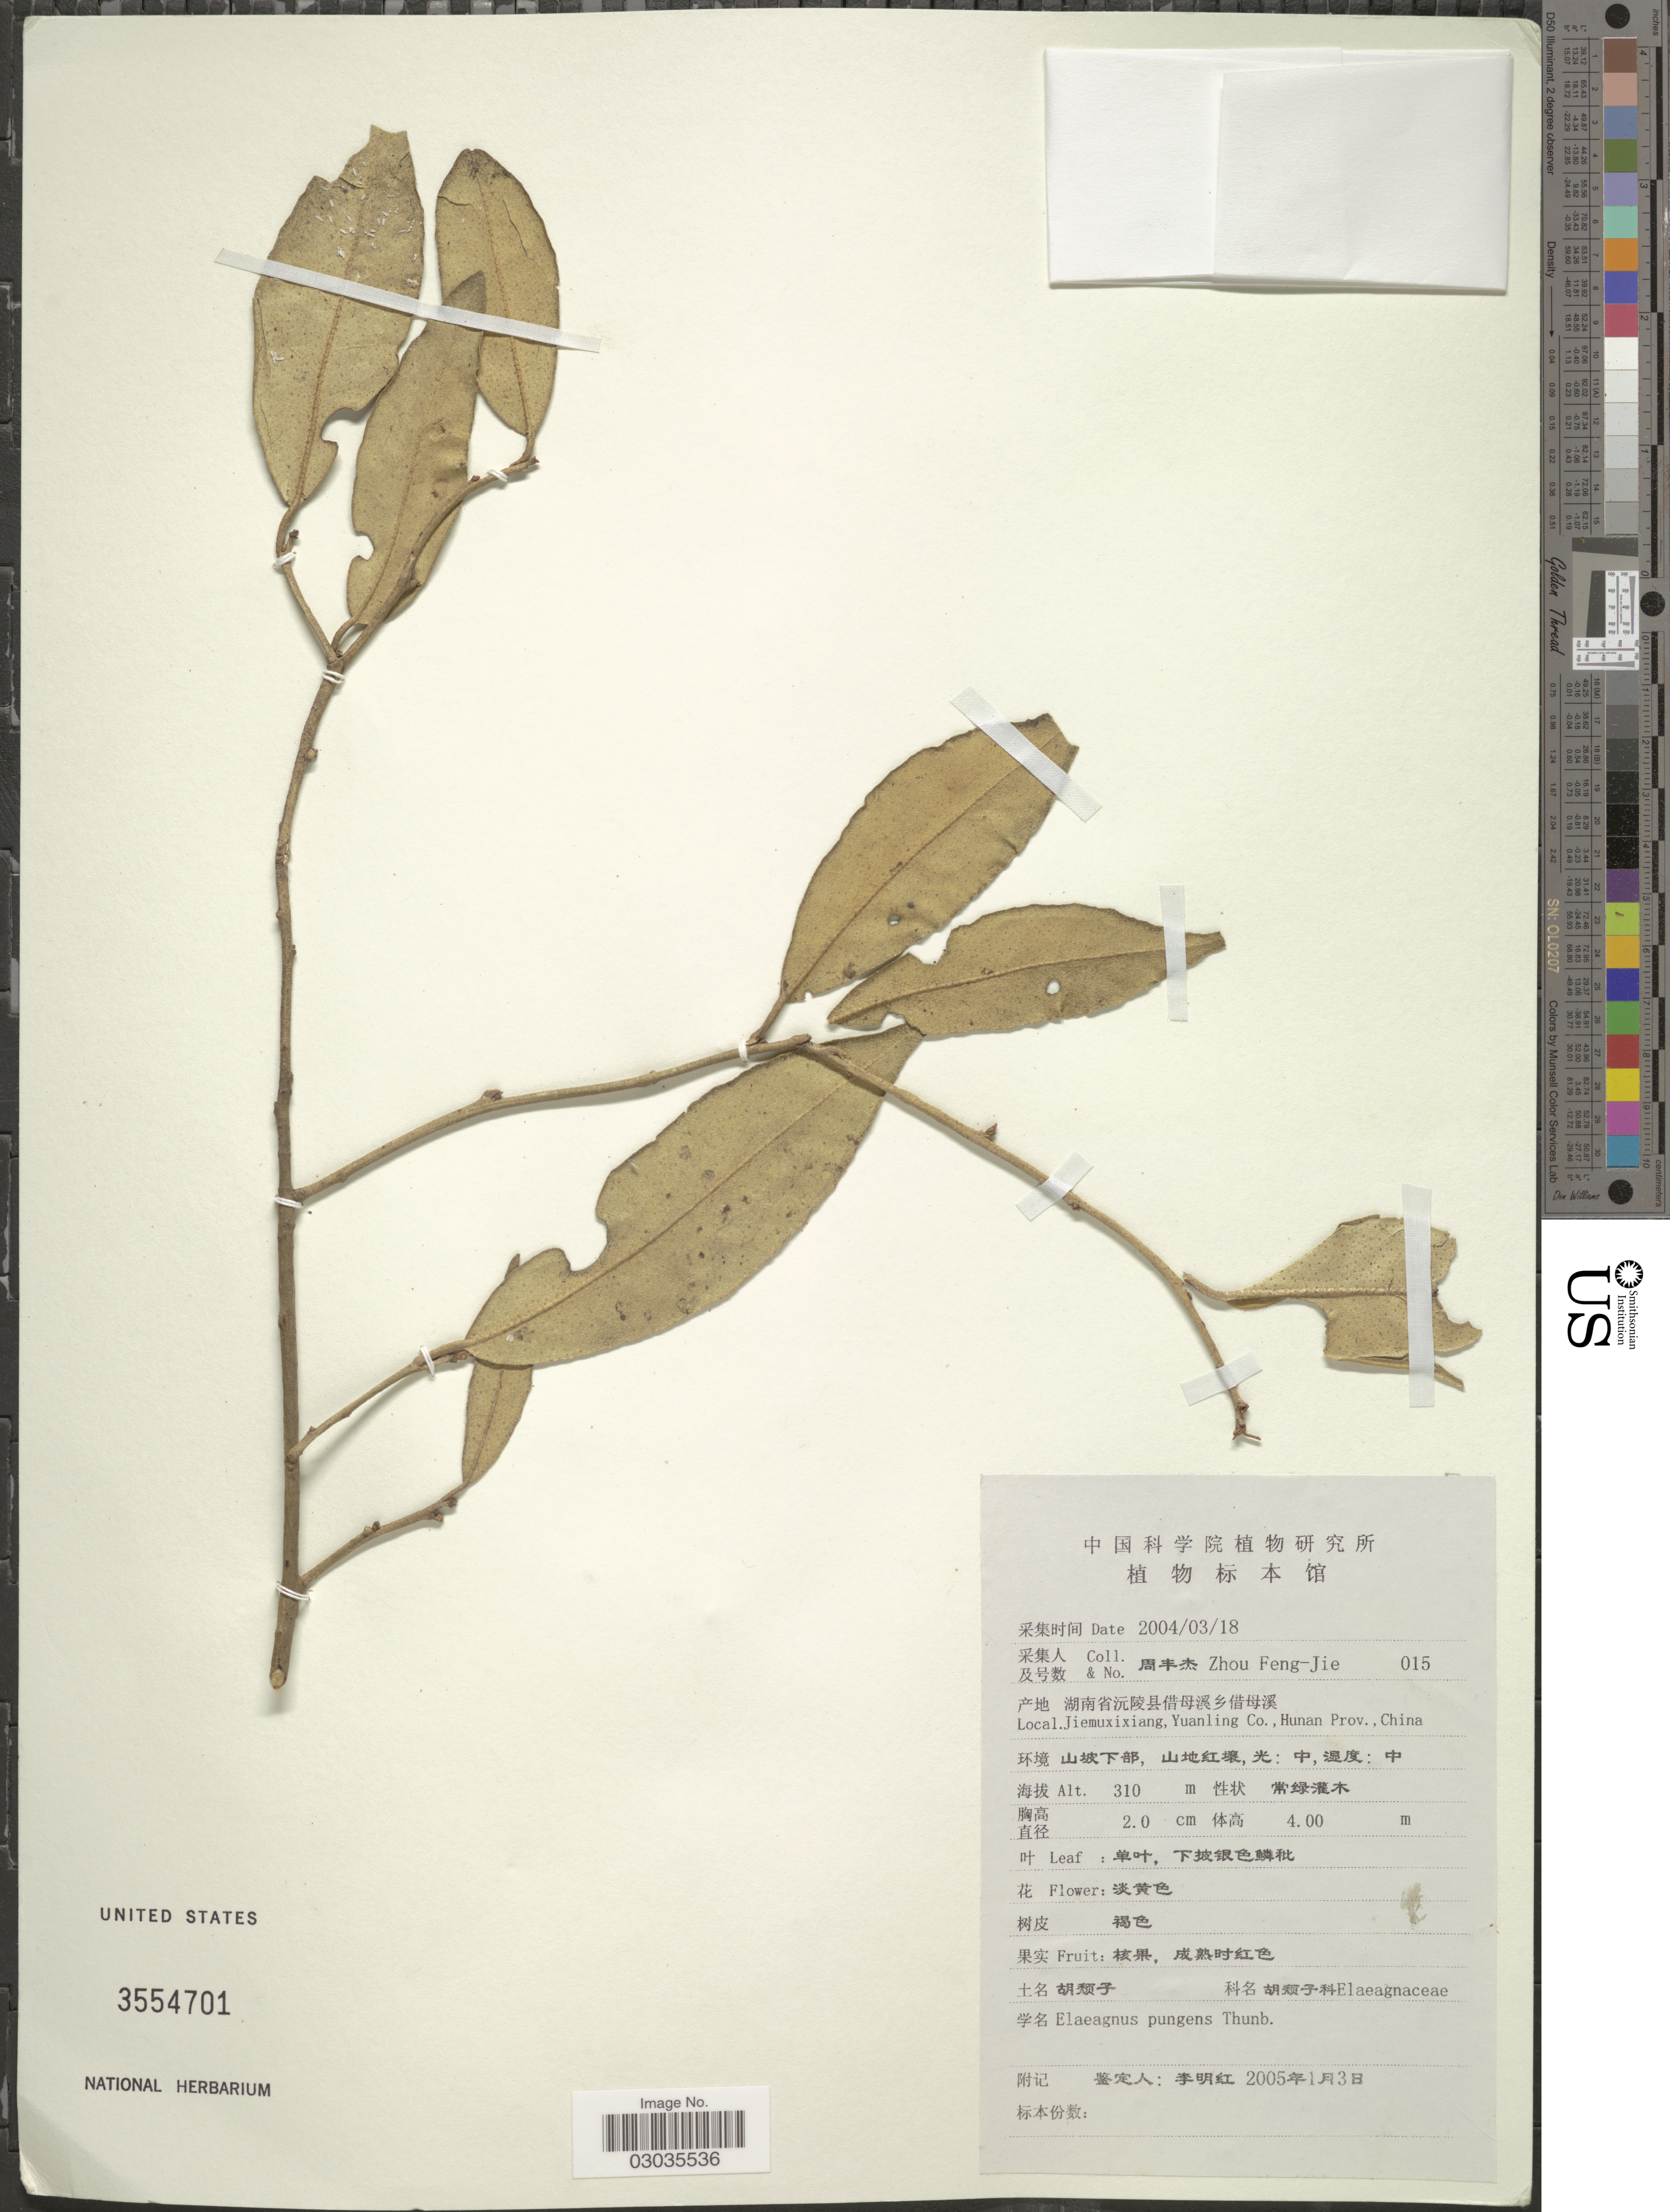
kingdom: Plantae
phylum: Tracheophyta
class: Magnoliopsida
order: Rosales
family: Elaeagnaceae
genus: Elaeagnus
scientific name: Elaeagnus pungens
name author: Thunb.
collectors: F. Zhou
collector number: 015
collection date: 2004-03-18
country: China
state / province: Hunan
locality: Jiemuxixiang, Yuanling Co.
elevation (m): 310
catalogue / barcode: US 3554701